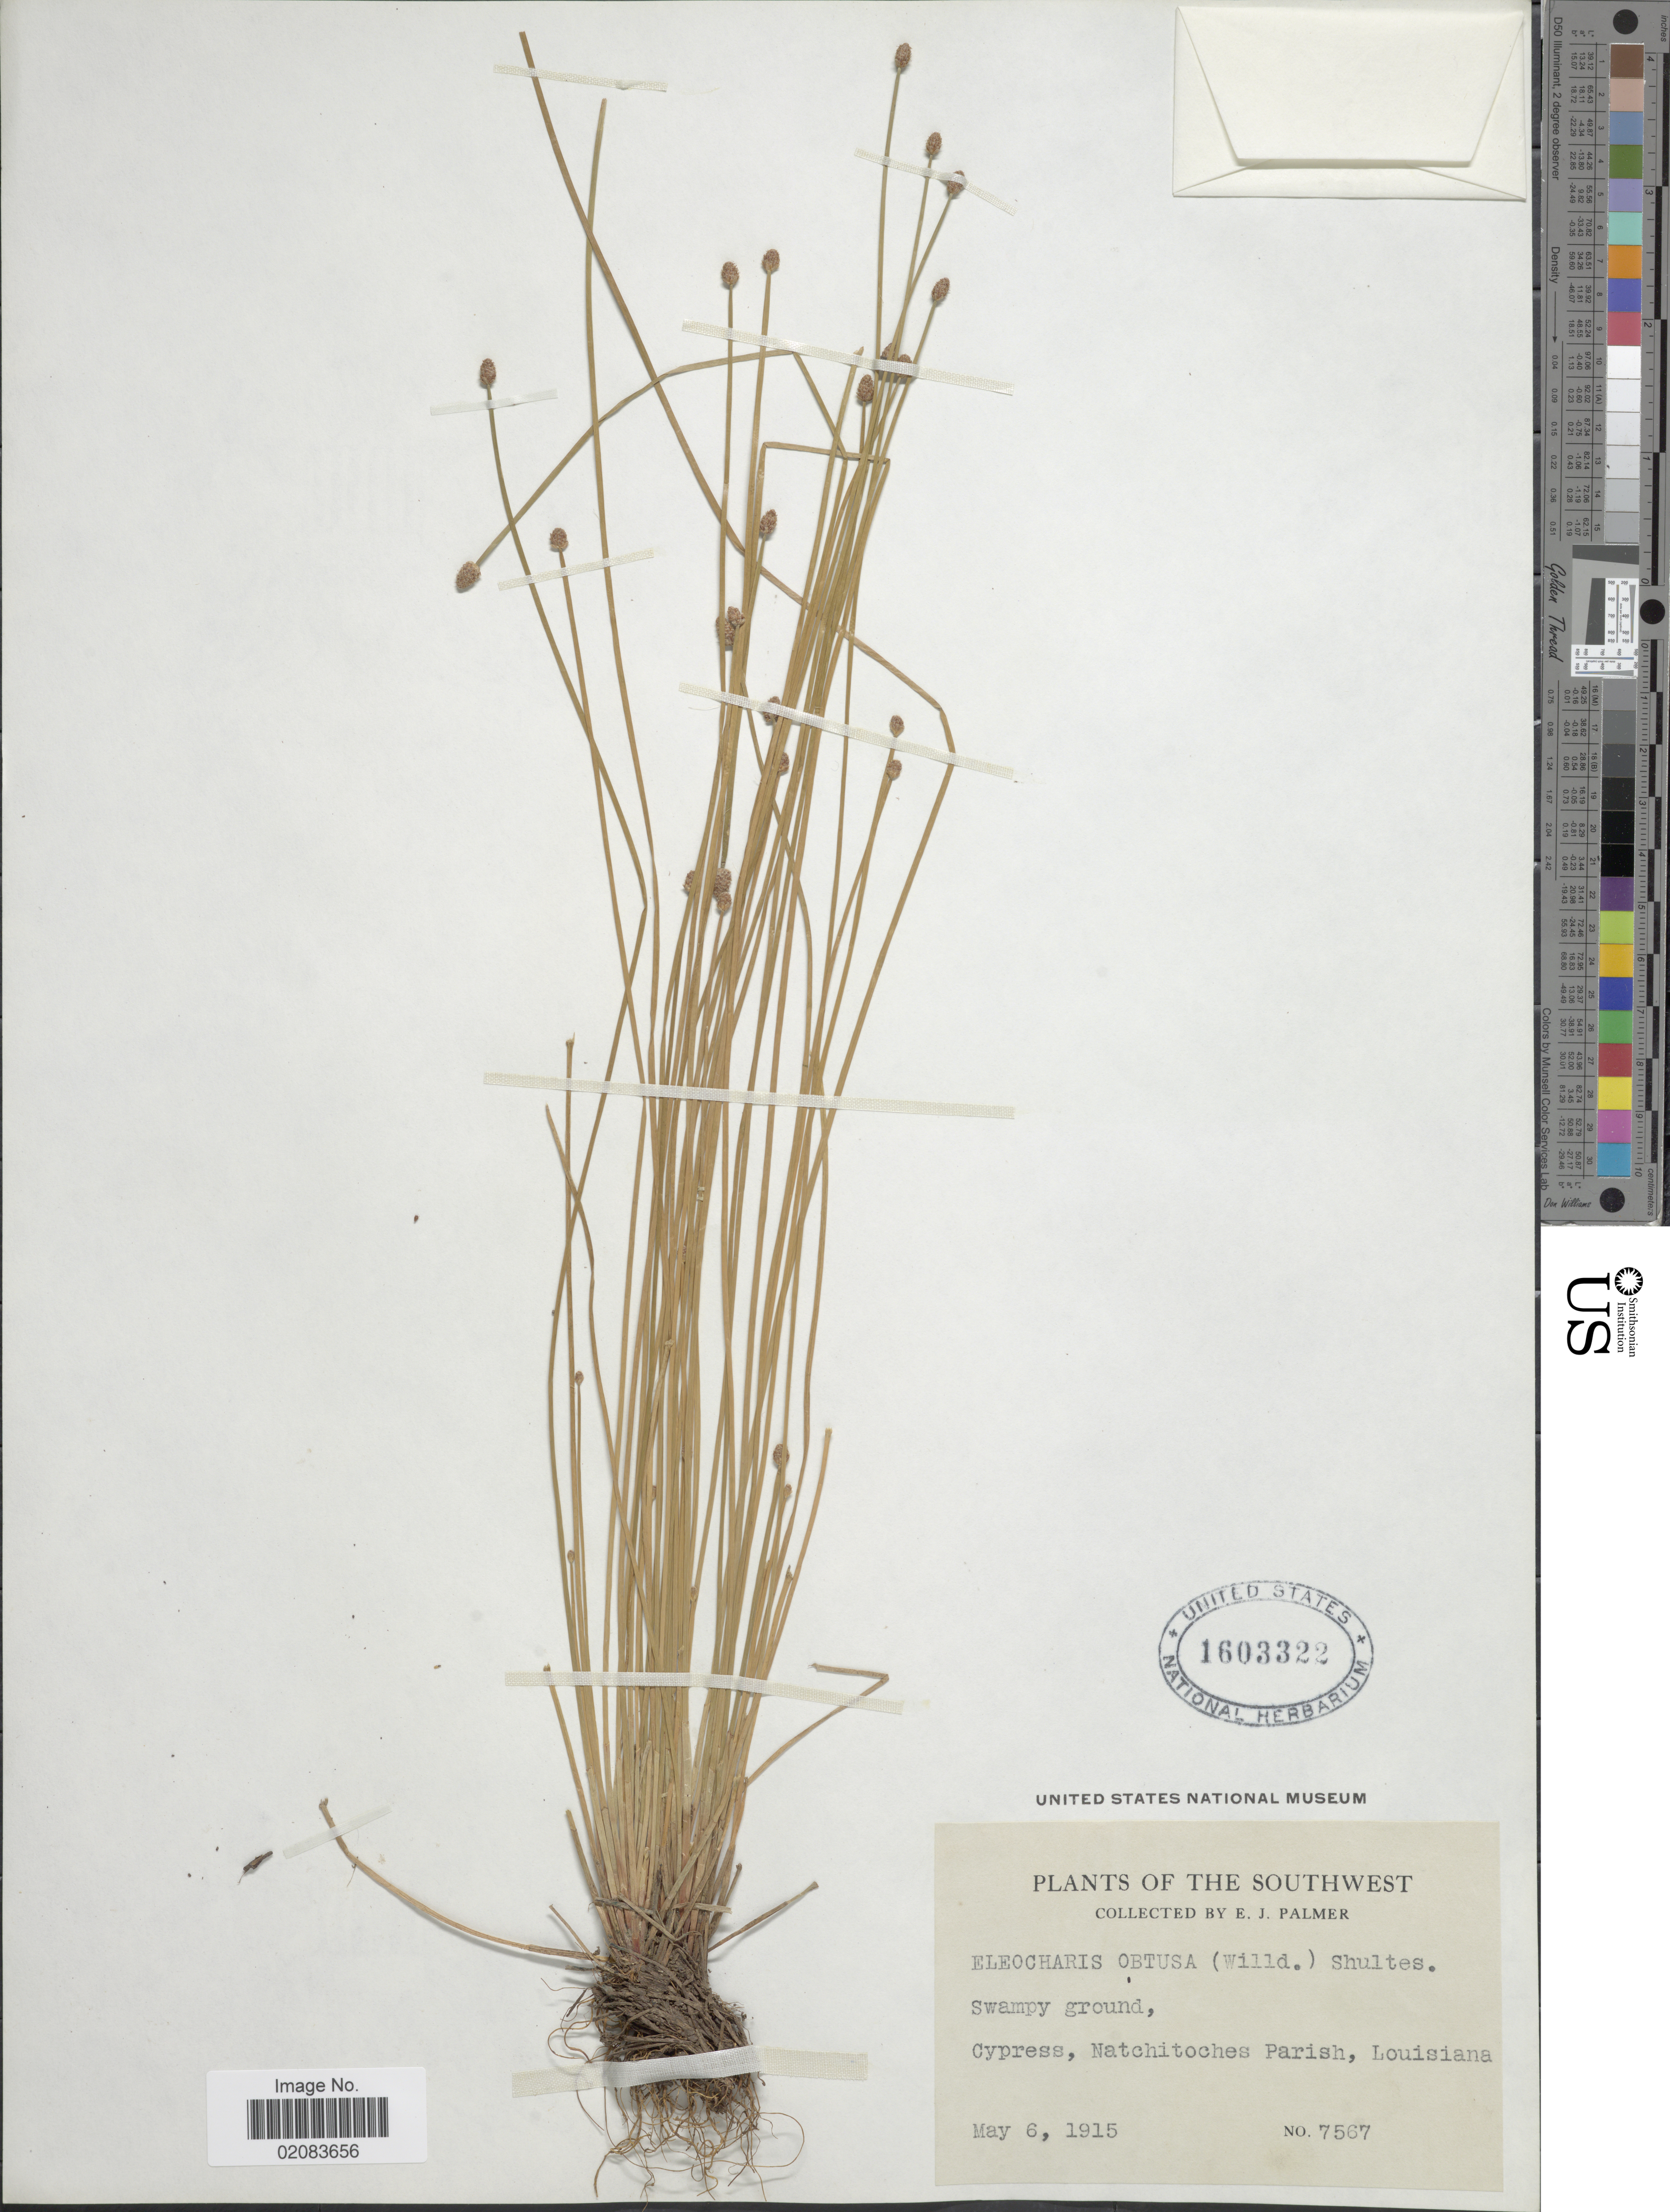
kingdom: Plantae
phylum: Tracheophyta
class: Liliopsida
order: Poales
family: Cyperaceae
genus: Eleocharis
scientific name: Eleocharis obtusa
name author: (Willd.) Schult.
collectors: E. J. Palmer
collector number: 7567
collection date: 1915-05-06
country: United States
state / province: Louisiana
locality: Swampy ground, Cypress, Natchitoches Parish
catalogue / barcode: US 1603322